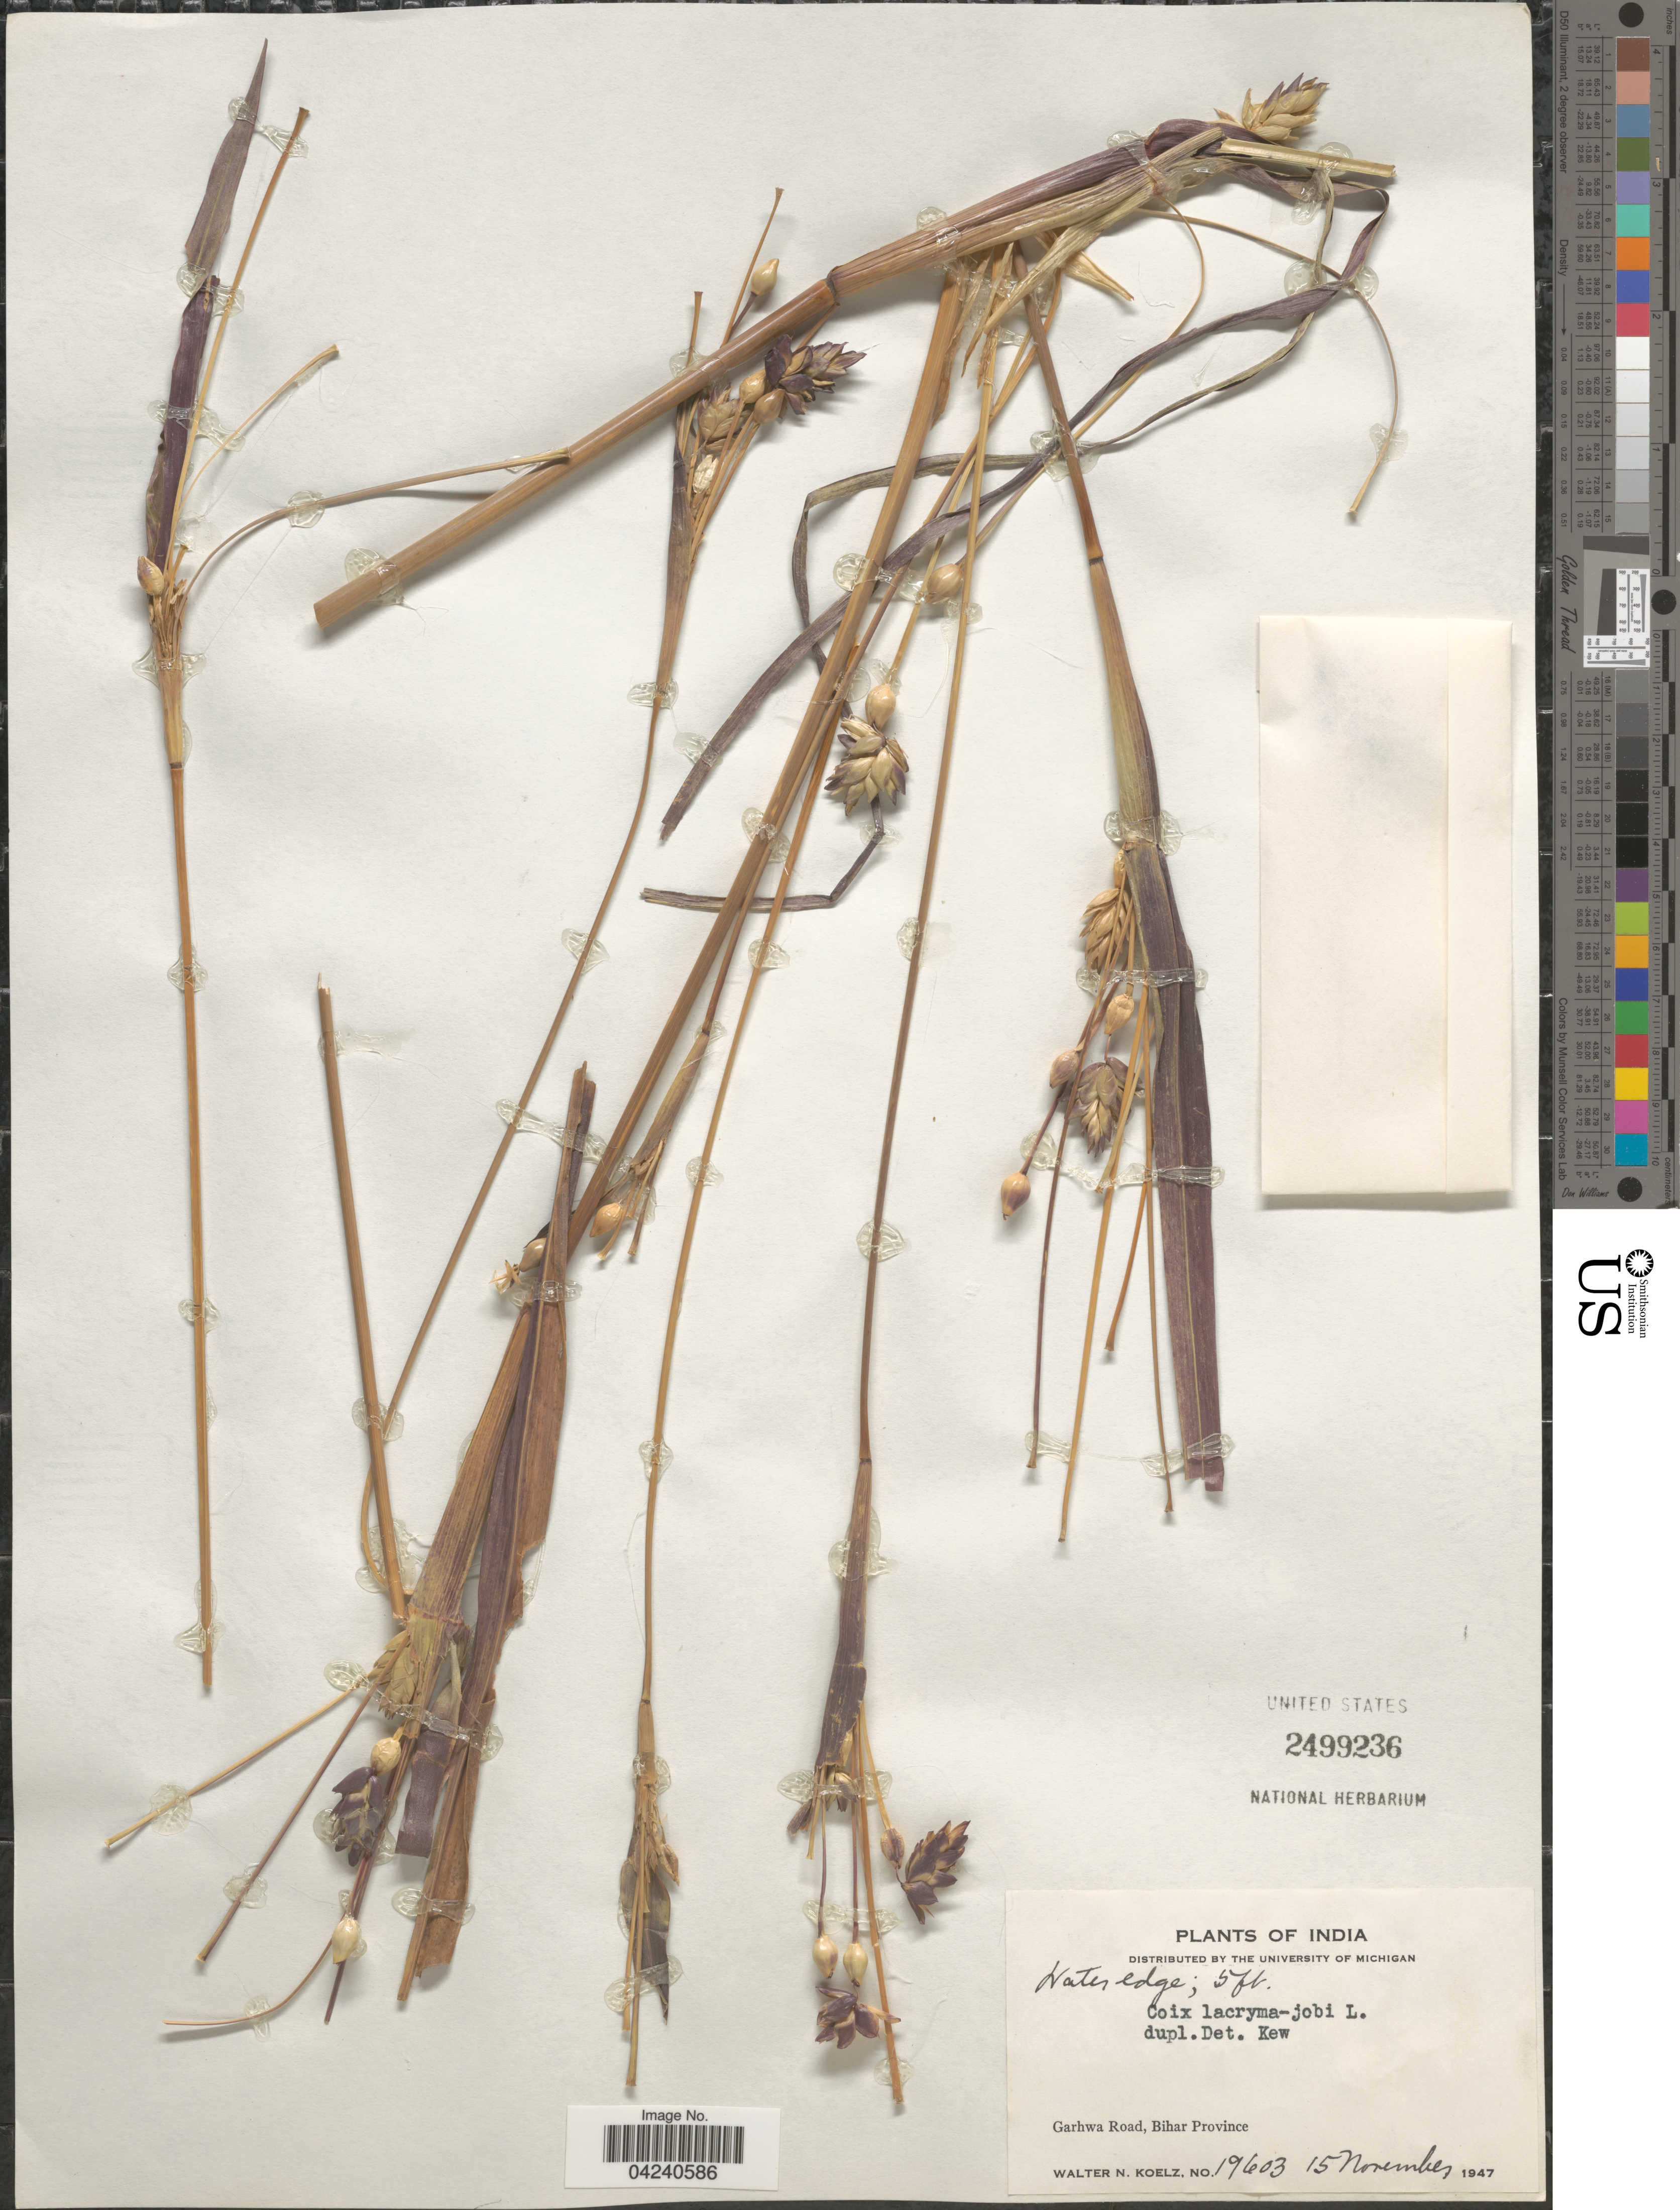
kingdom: Plantae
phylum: Tracheophyta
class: Liliopsida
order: Poales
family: Poaceae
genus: Coix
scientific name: Coix lacryma-jobi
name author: L.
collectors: W. N. Koelz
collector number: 19603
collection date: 1947-11-15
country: India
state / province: Bihar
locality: Garhwa Road.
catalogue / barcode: US 2499236